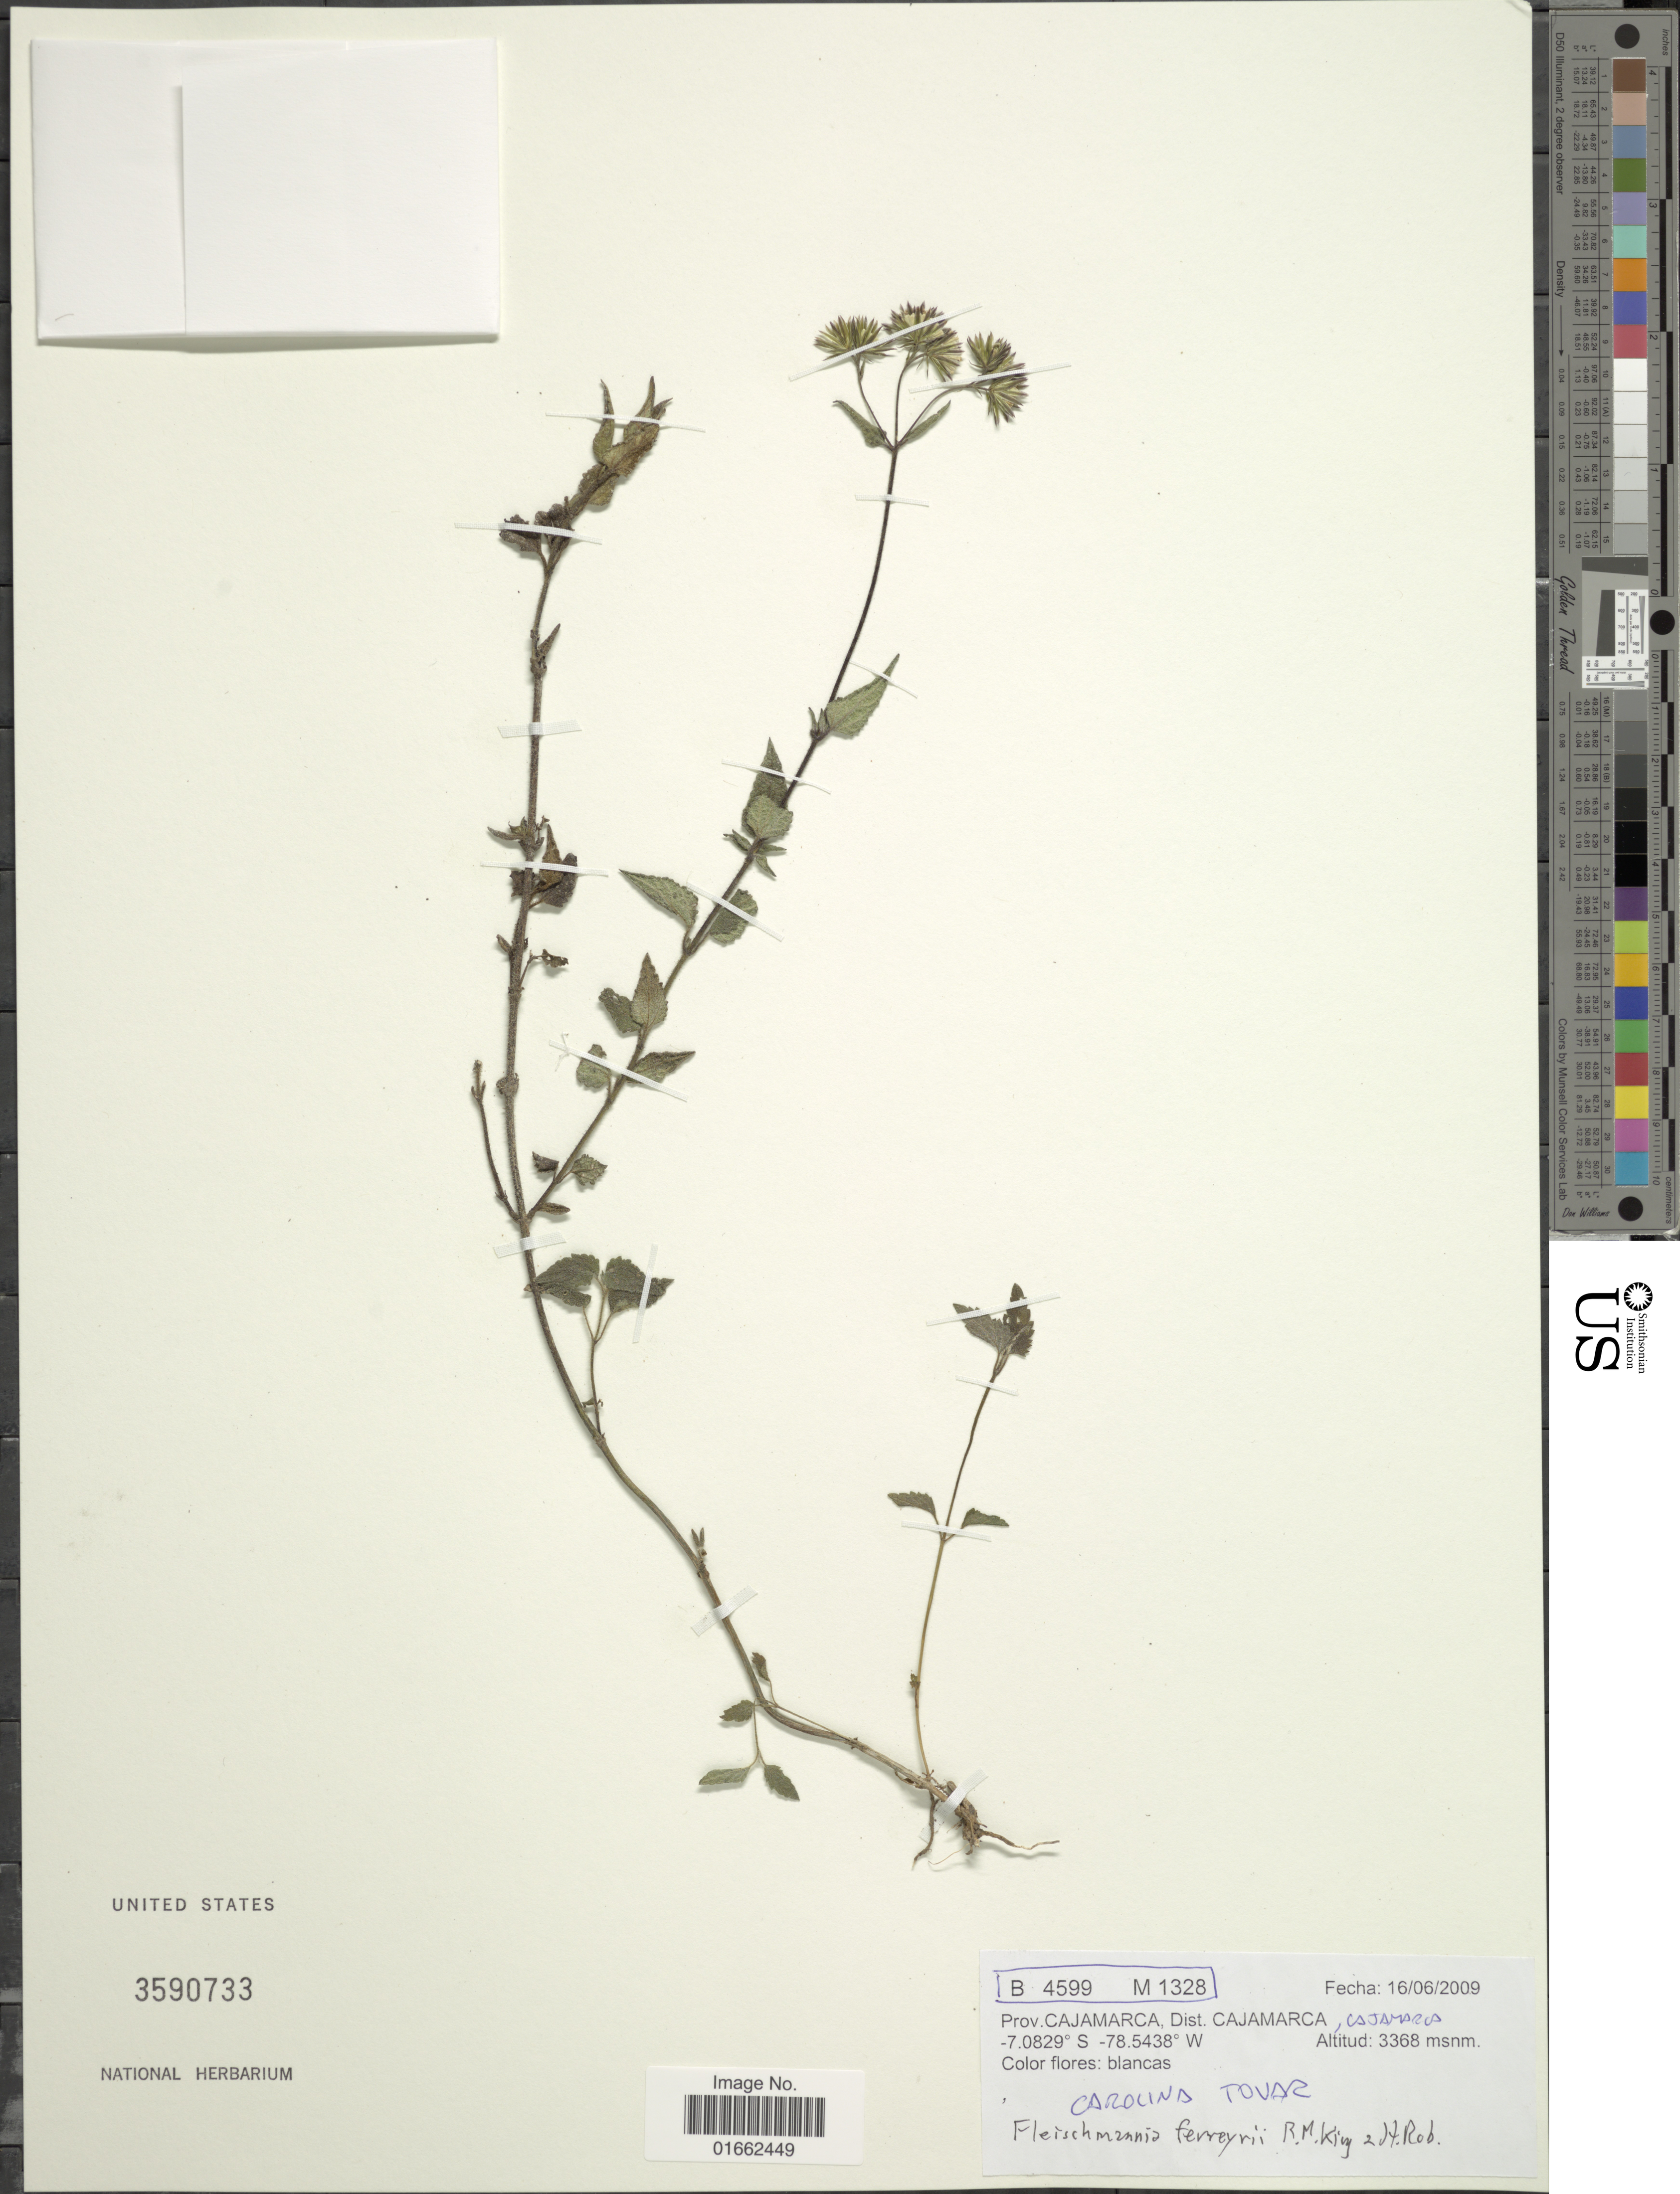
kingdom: Plantae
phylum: Tracheophyta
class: Magnoliopsida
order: Asterales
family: Asteraceae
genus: Fleischmannia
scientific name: Fleischmannia ferreyrii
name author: R.M. King & H. Rob.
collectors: C. Tovar Breña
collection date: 2009-06-16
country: Peru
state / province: Cajamarca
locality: Prov. Cajamarca, Dist. Cajamarca, Cajamarca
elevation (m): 3368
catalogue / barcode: US 3590733